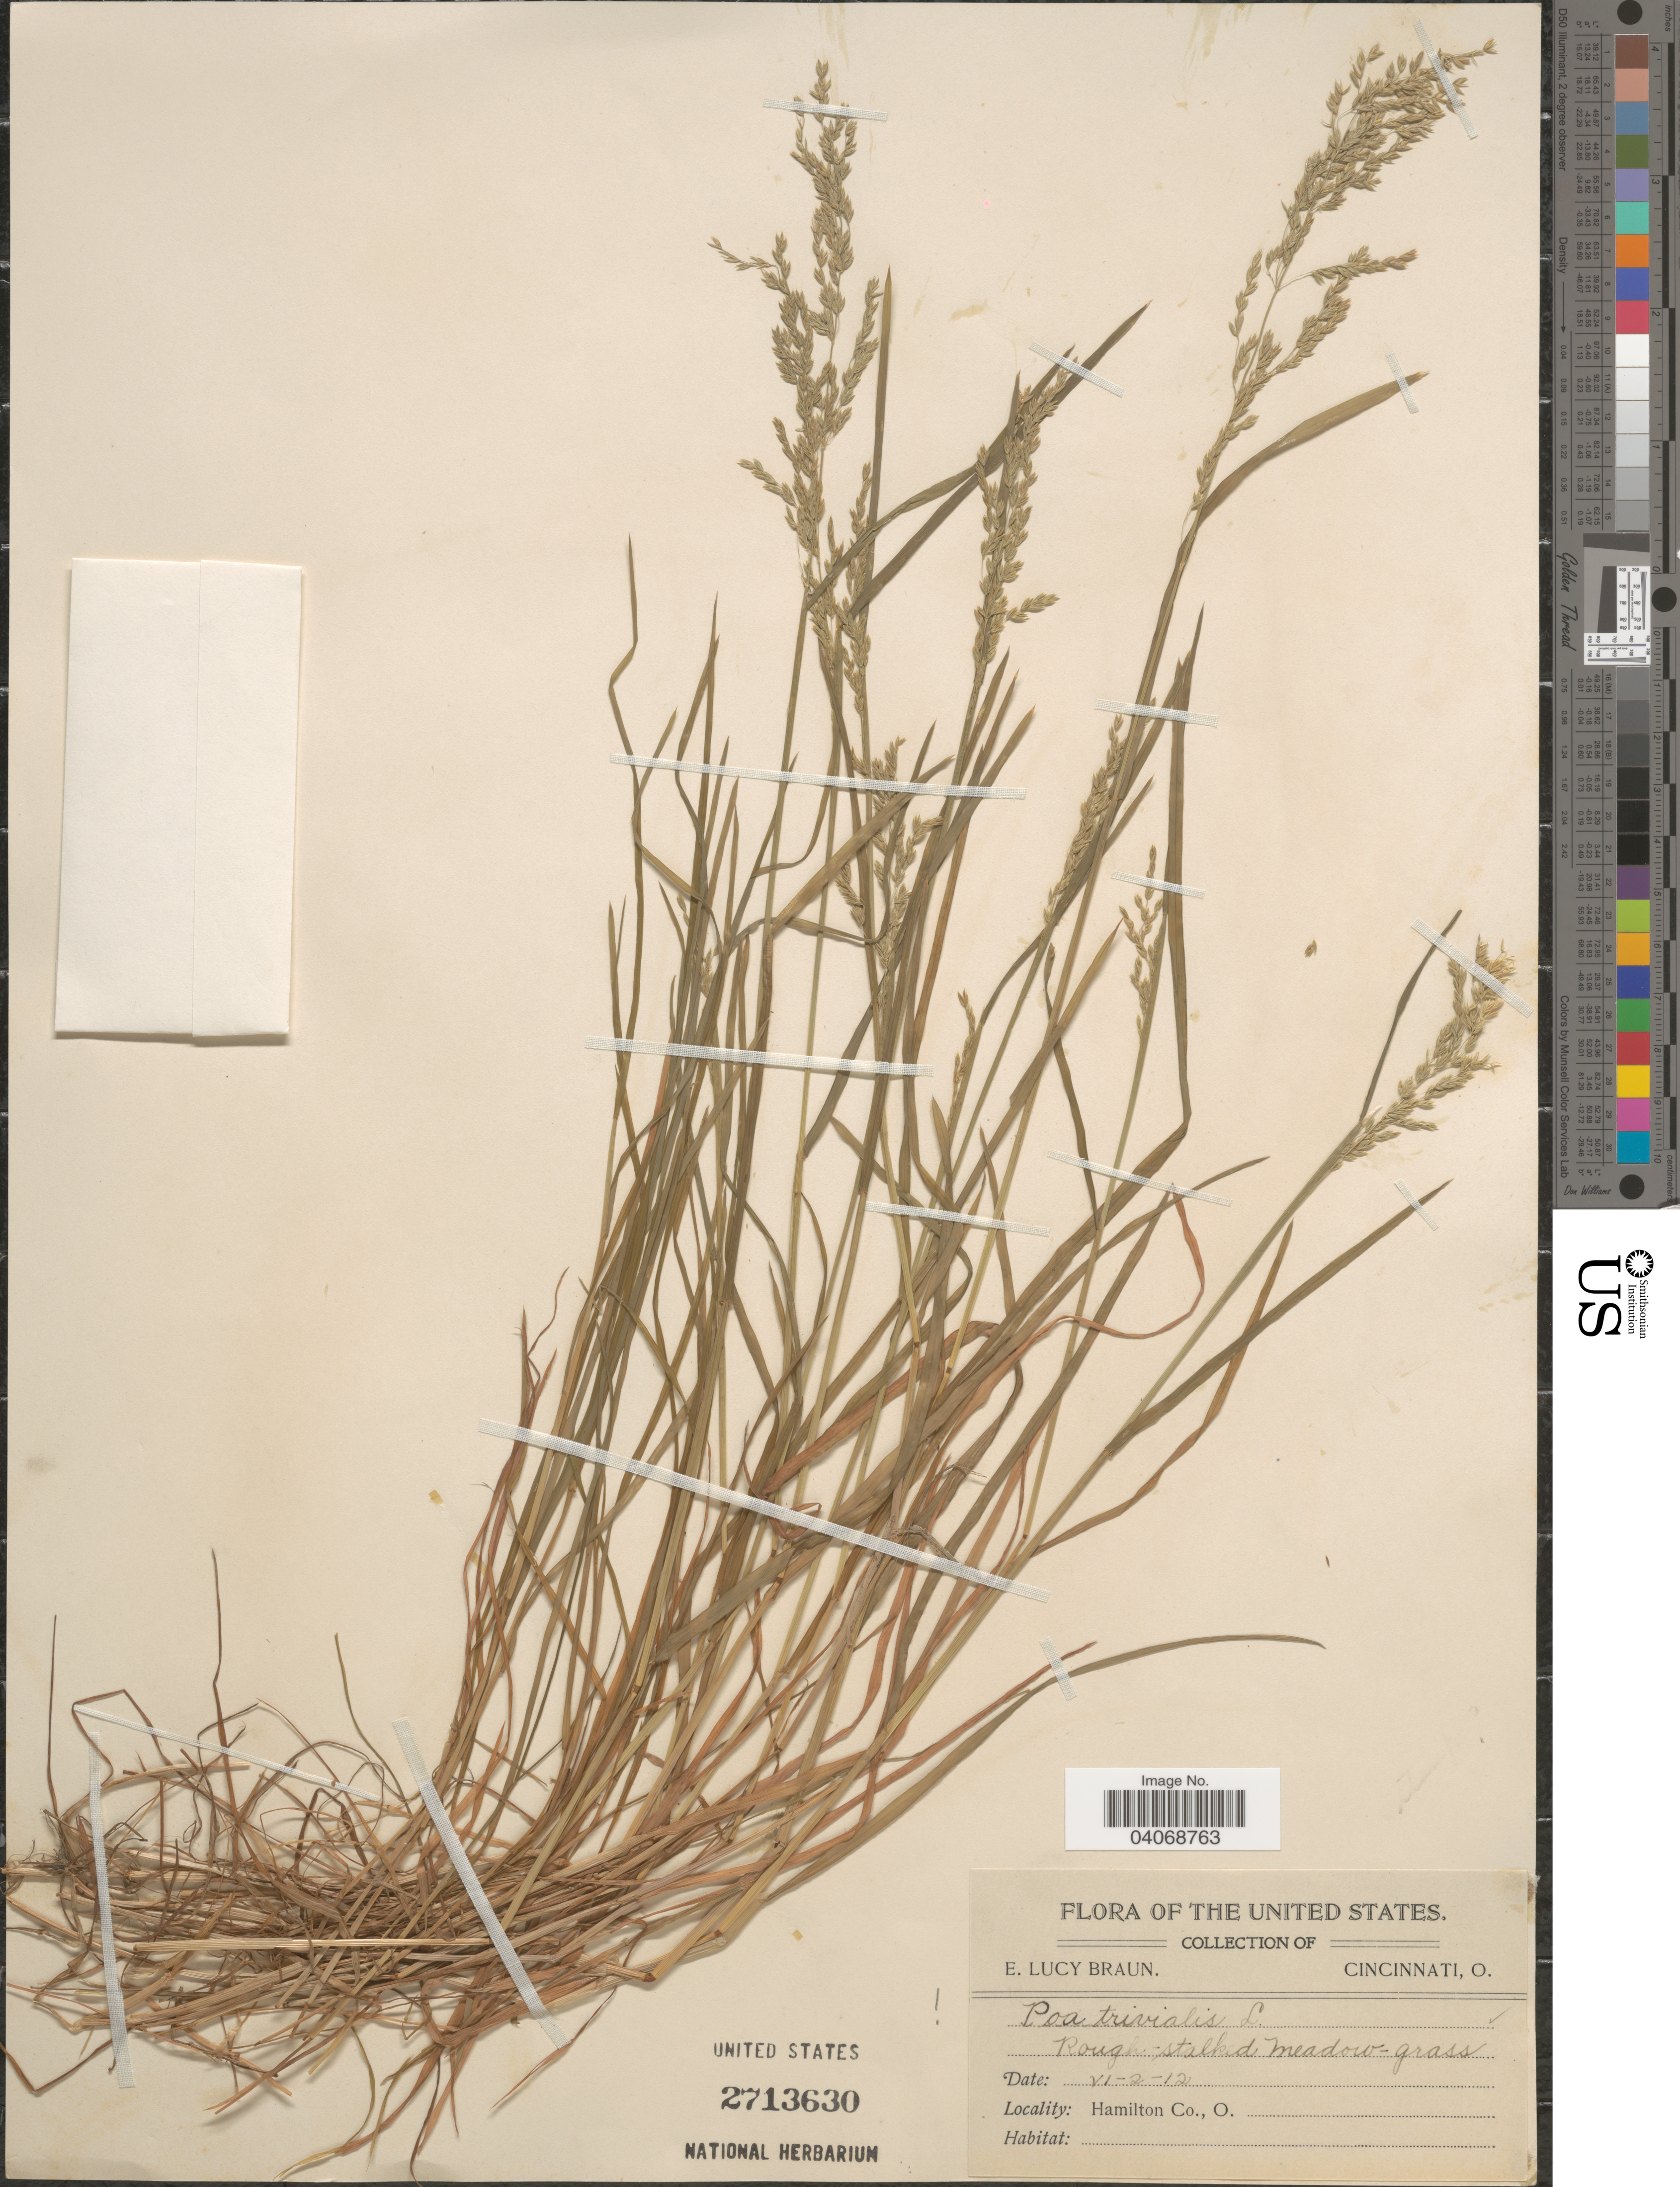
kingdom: Plantae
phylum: Tracheophyta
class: Liliopsida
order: Poales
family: Poaceae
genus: Poa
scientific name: Poa trivialis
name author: L.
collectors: E. L. Braun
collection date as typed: Transcribed d/m/y: 2/6/12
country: United States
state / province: Ohio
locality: Hamilton Co.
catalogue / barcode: US 2713630